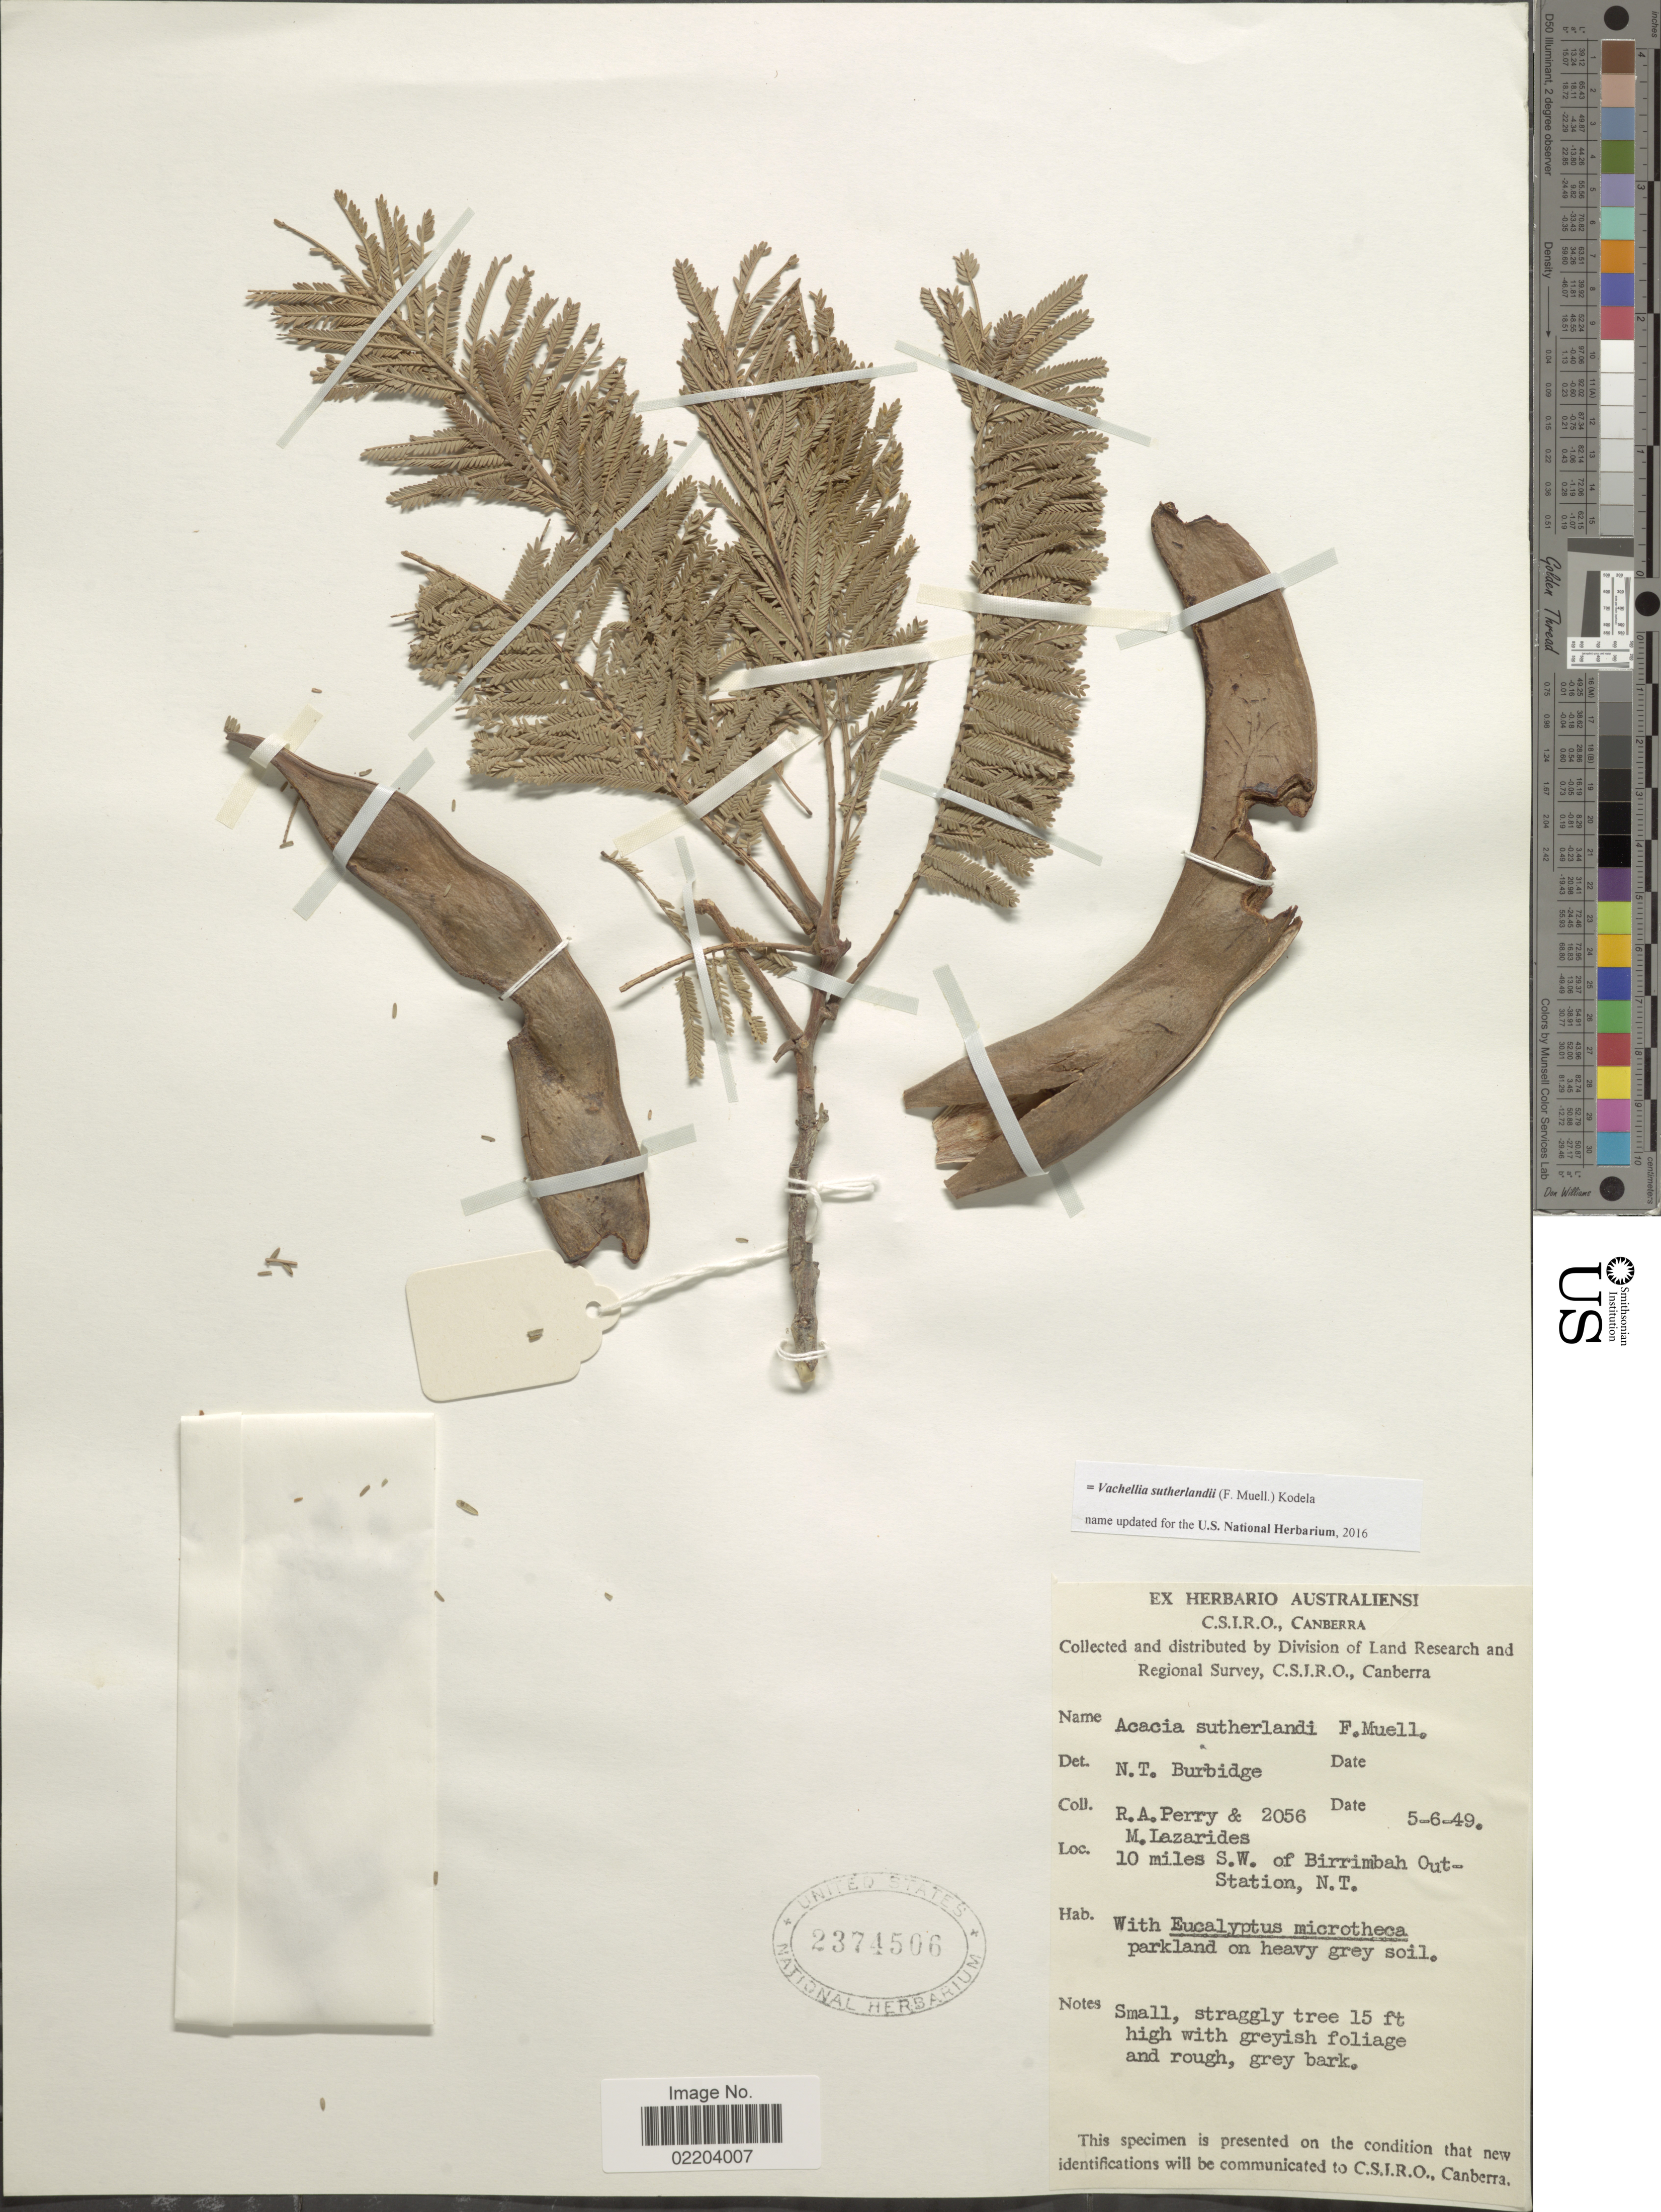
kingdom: Plantae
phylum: Tracheophyta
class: Magnoliopsida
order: Fabales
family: Fabaceae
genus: Vachellia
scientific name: Vachellia sutherlandii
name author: (F. Muell.) Kodela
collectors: Perry, R. A. & M. Lazarides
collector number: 2056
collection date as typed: Transcribed d/m/y: 5/6/49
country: Australia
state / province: Northern Territory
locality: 10 miles S.W. of Birrimbah Out-Station, N.T.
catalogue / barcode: US 2374506